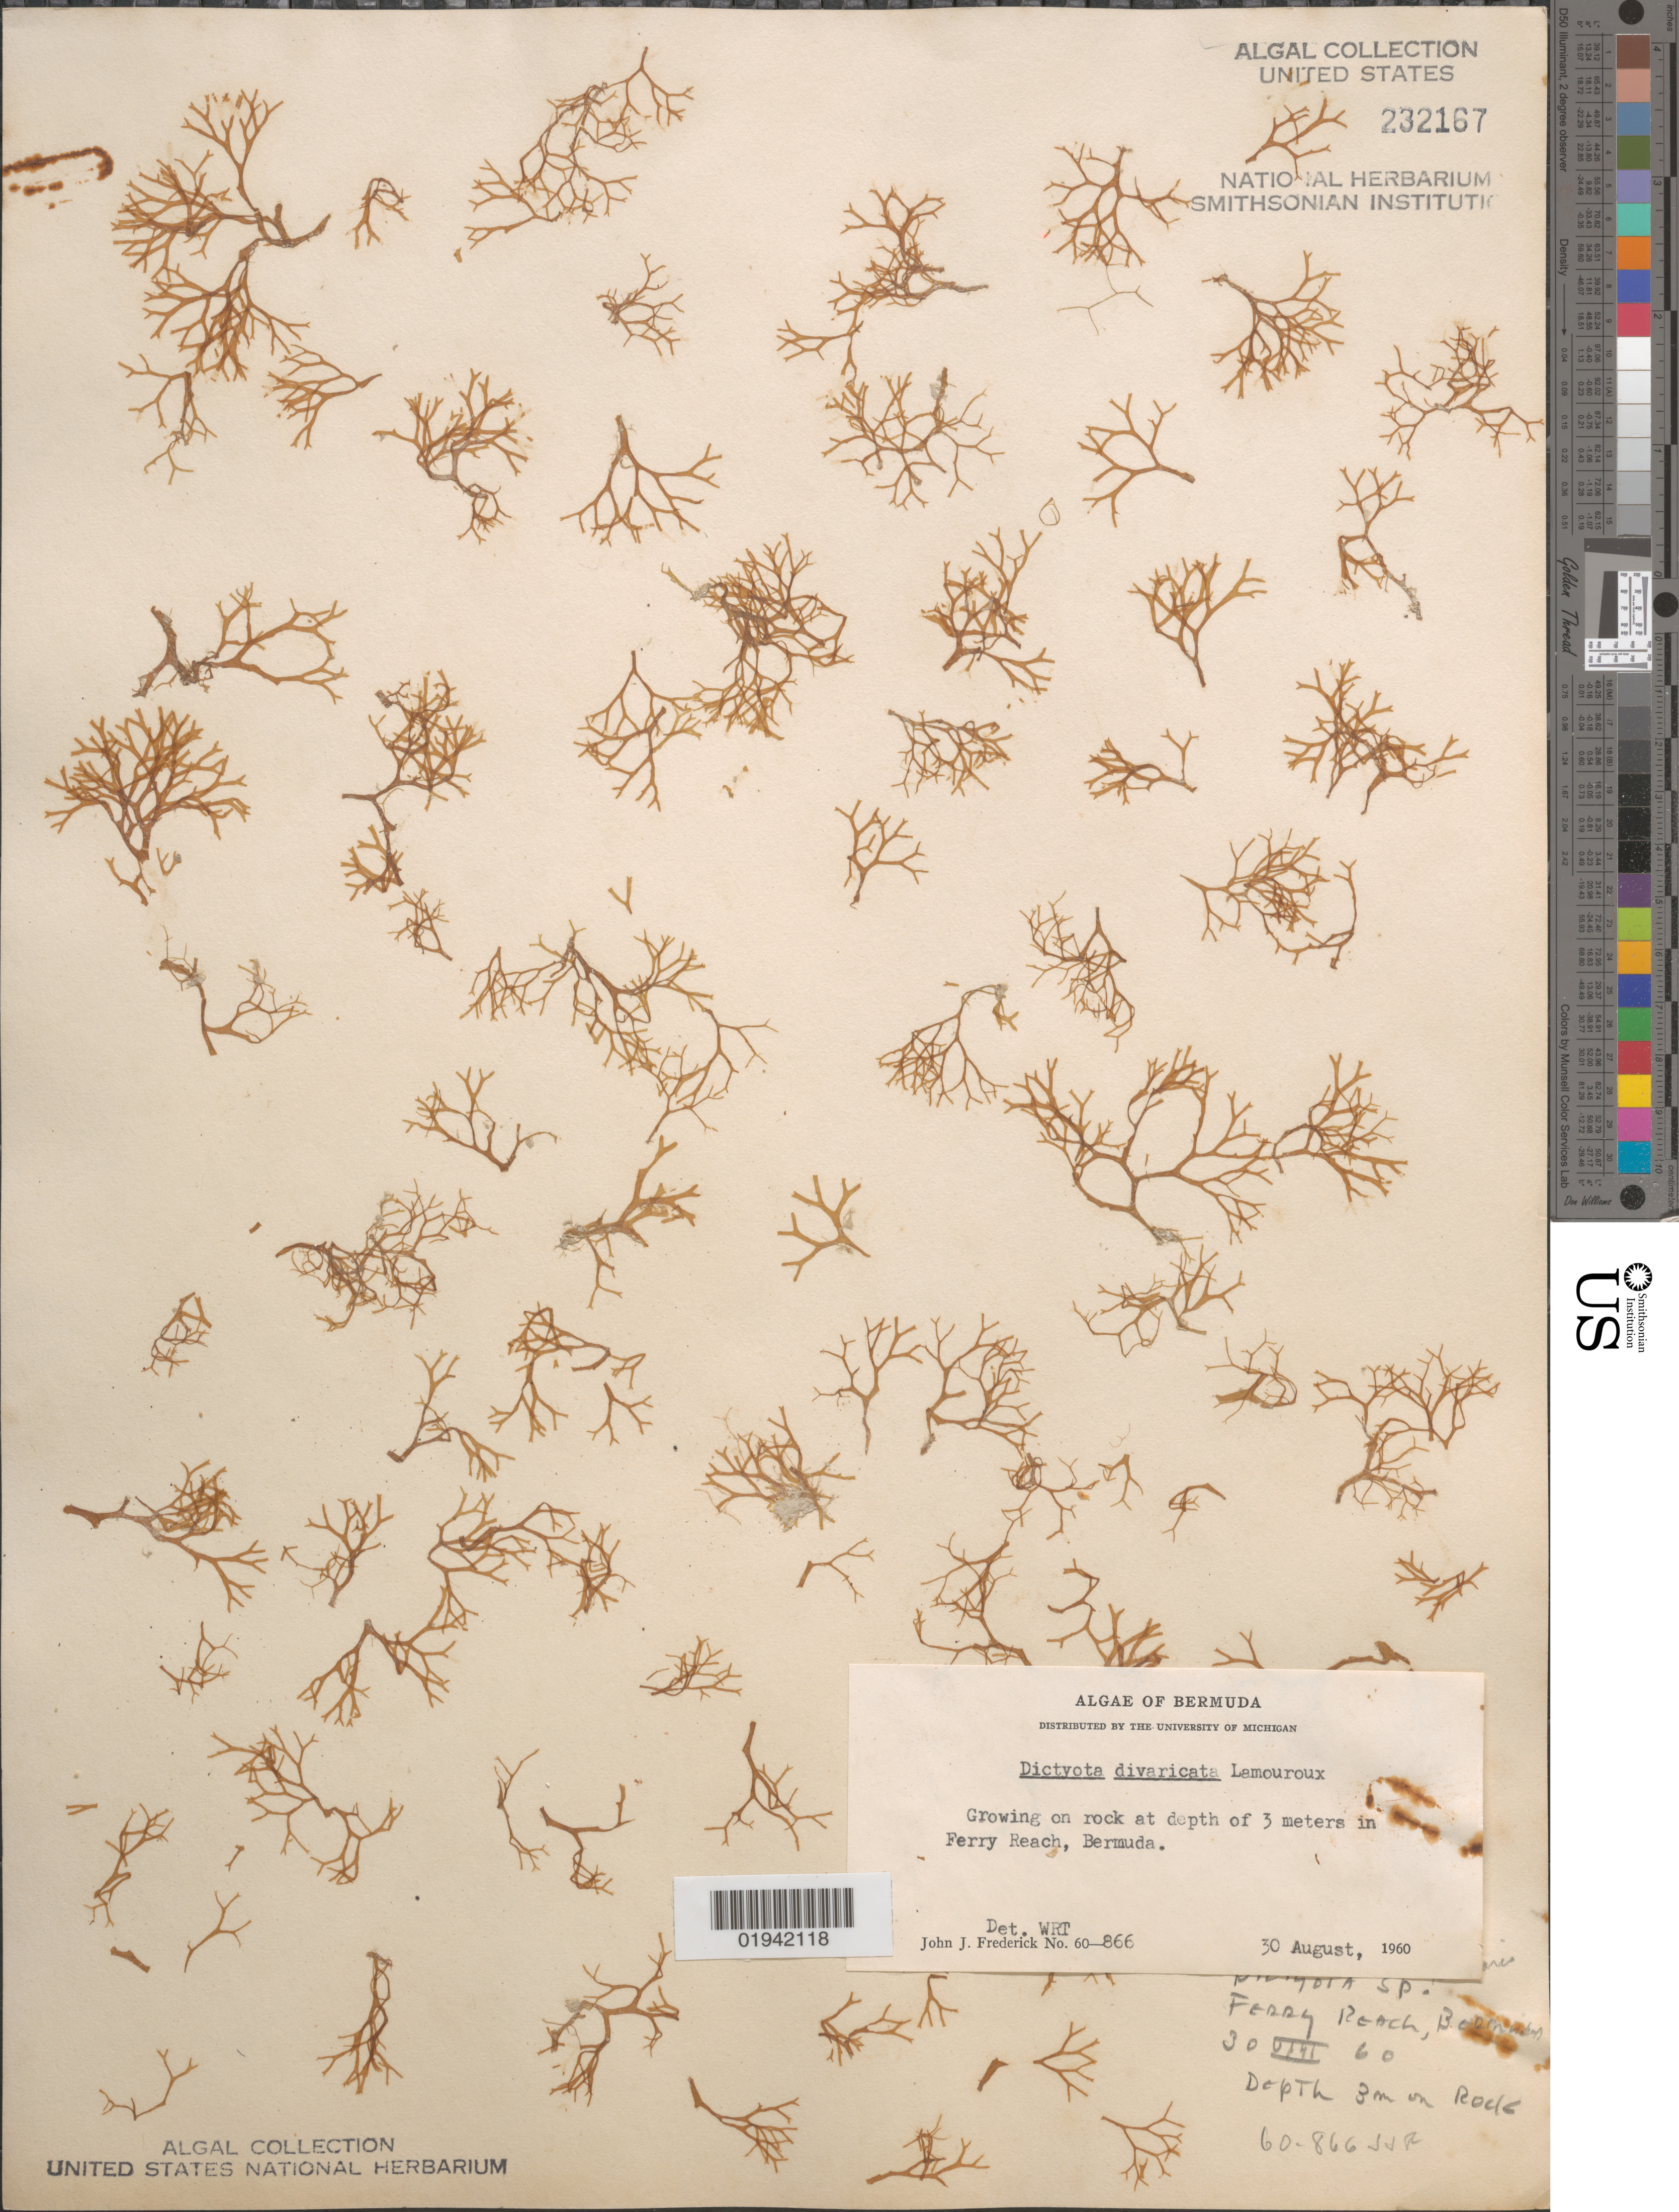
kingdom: Chromista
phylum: Ochrophyta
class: Phaeophyceae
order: Dictyotales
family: Dictyotaceae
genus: Dictyota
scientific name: Dictyota divaricata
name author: J.V.Lamouroux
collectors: J. Frederick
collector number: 60-866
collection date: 1960-08-30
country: Bermuda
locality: Growing on rock at depth of 3 meters in Ferry Reach.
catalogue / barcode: US 232167